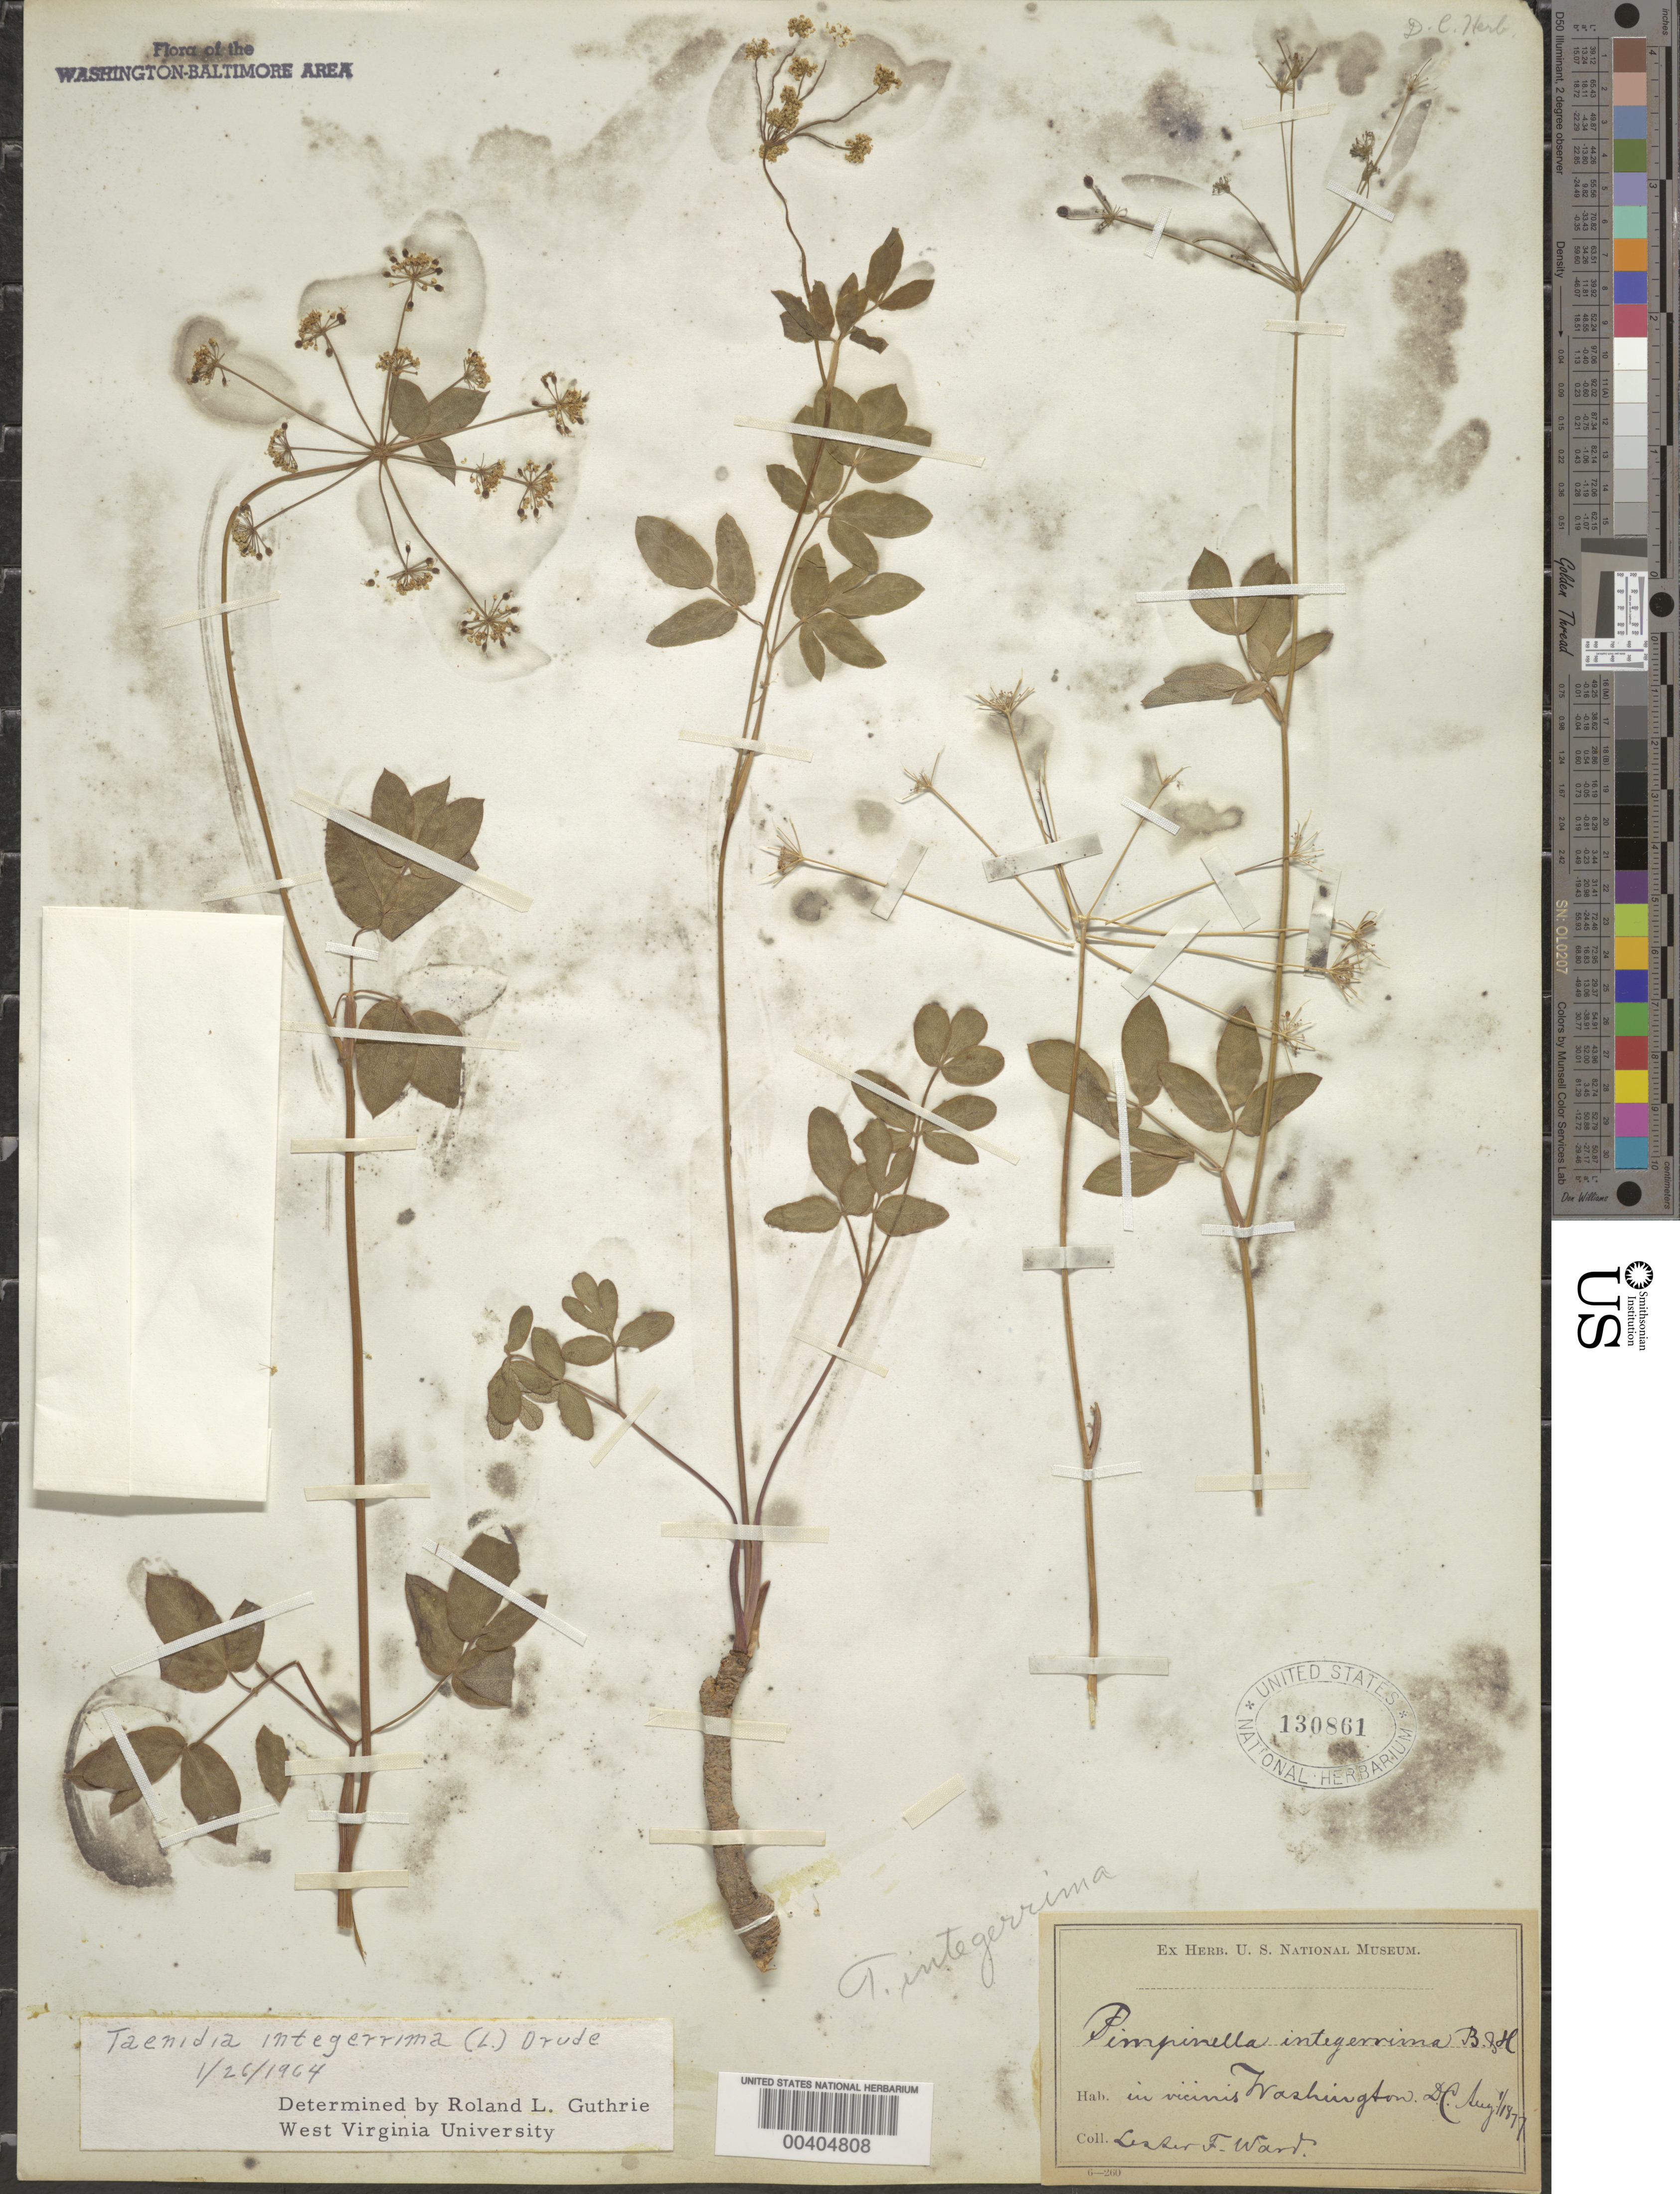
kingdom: Plantae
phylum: Tracheophyta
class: Magnoliopsida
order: Apiales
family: Apiaceae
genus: Taenidia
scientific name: Taenidia integerrima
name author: (L.) Drude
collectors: L. F. Ward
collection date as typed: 01 Aug 1877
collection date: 1877-08-01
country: United States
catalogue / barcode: US 130861